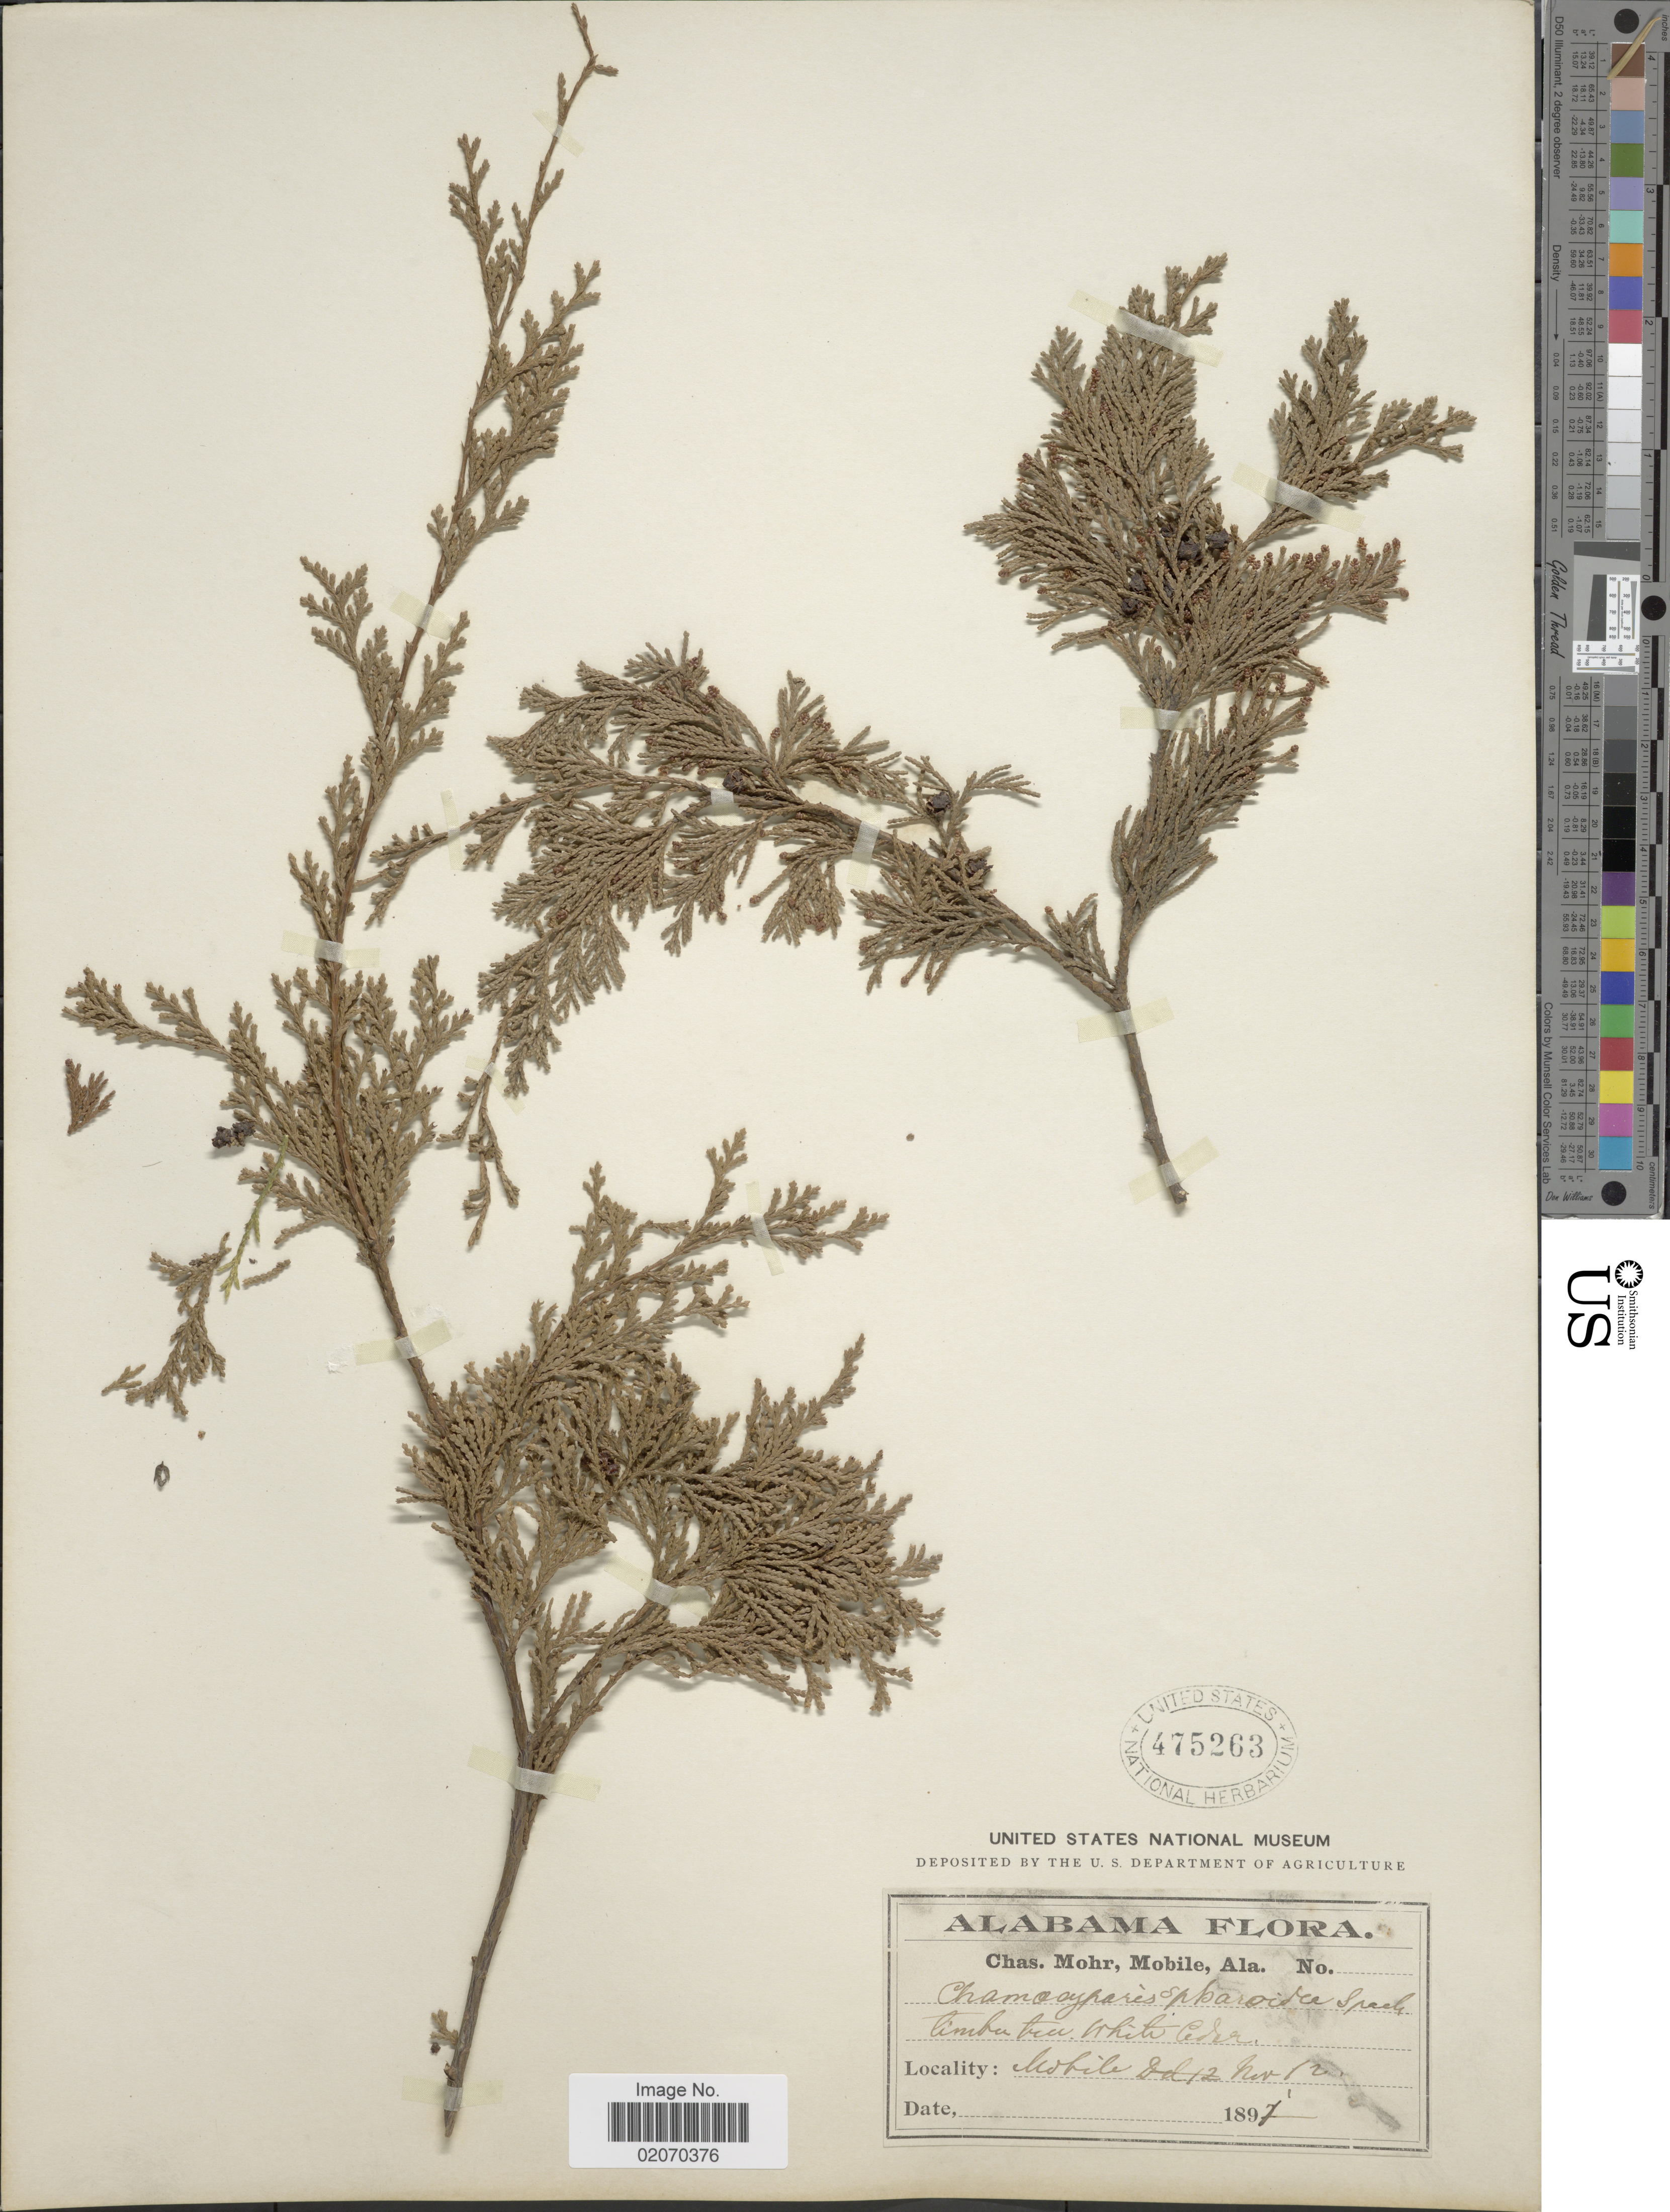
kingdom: Plantae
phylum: Tracheophyta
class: Pinopsida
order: Pinales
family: Cupressaceae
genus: Chamaecyparis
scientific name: Chamaecyparis thyoides var. henryae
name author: (H.L. Li) Little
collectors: C. T. Mohr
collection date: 1897-11-12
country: United States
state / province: Alabama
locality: Mobile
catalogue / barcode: US 475263